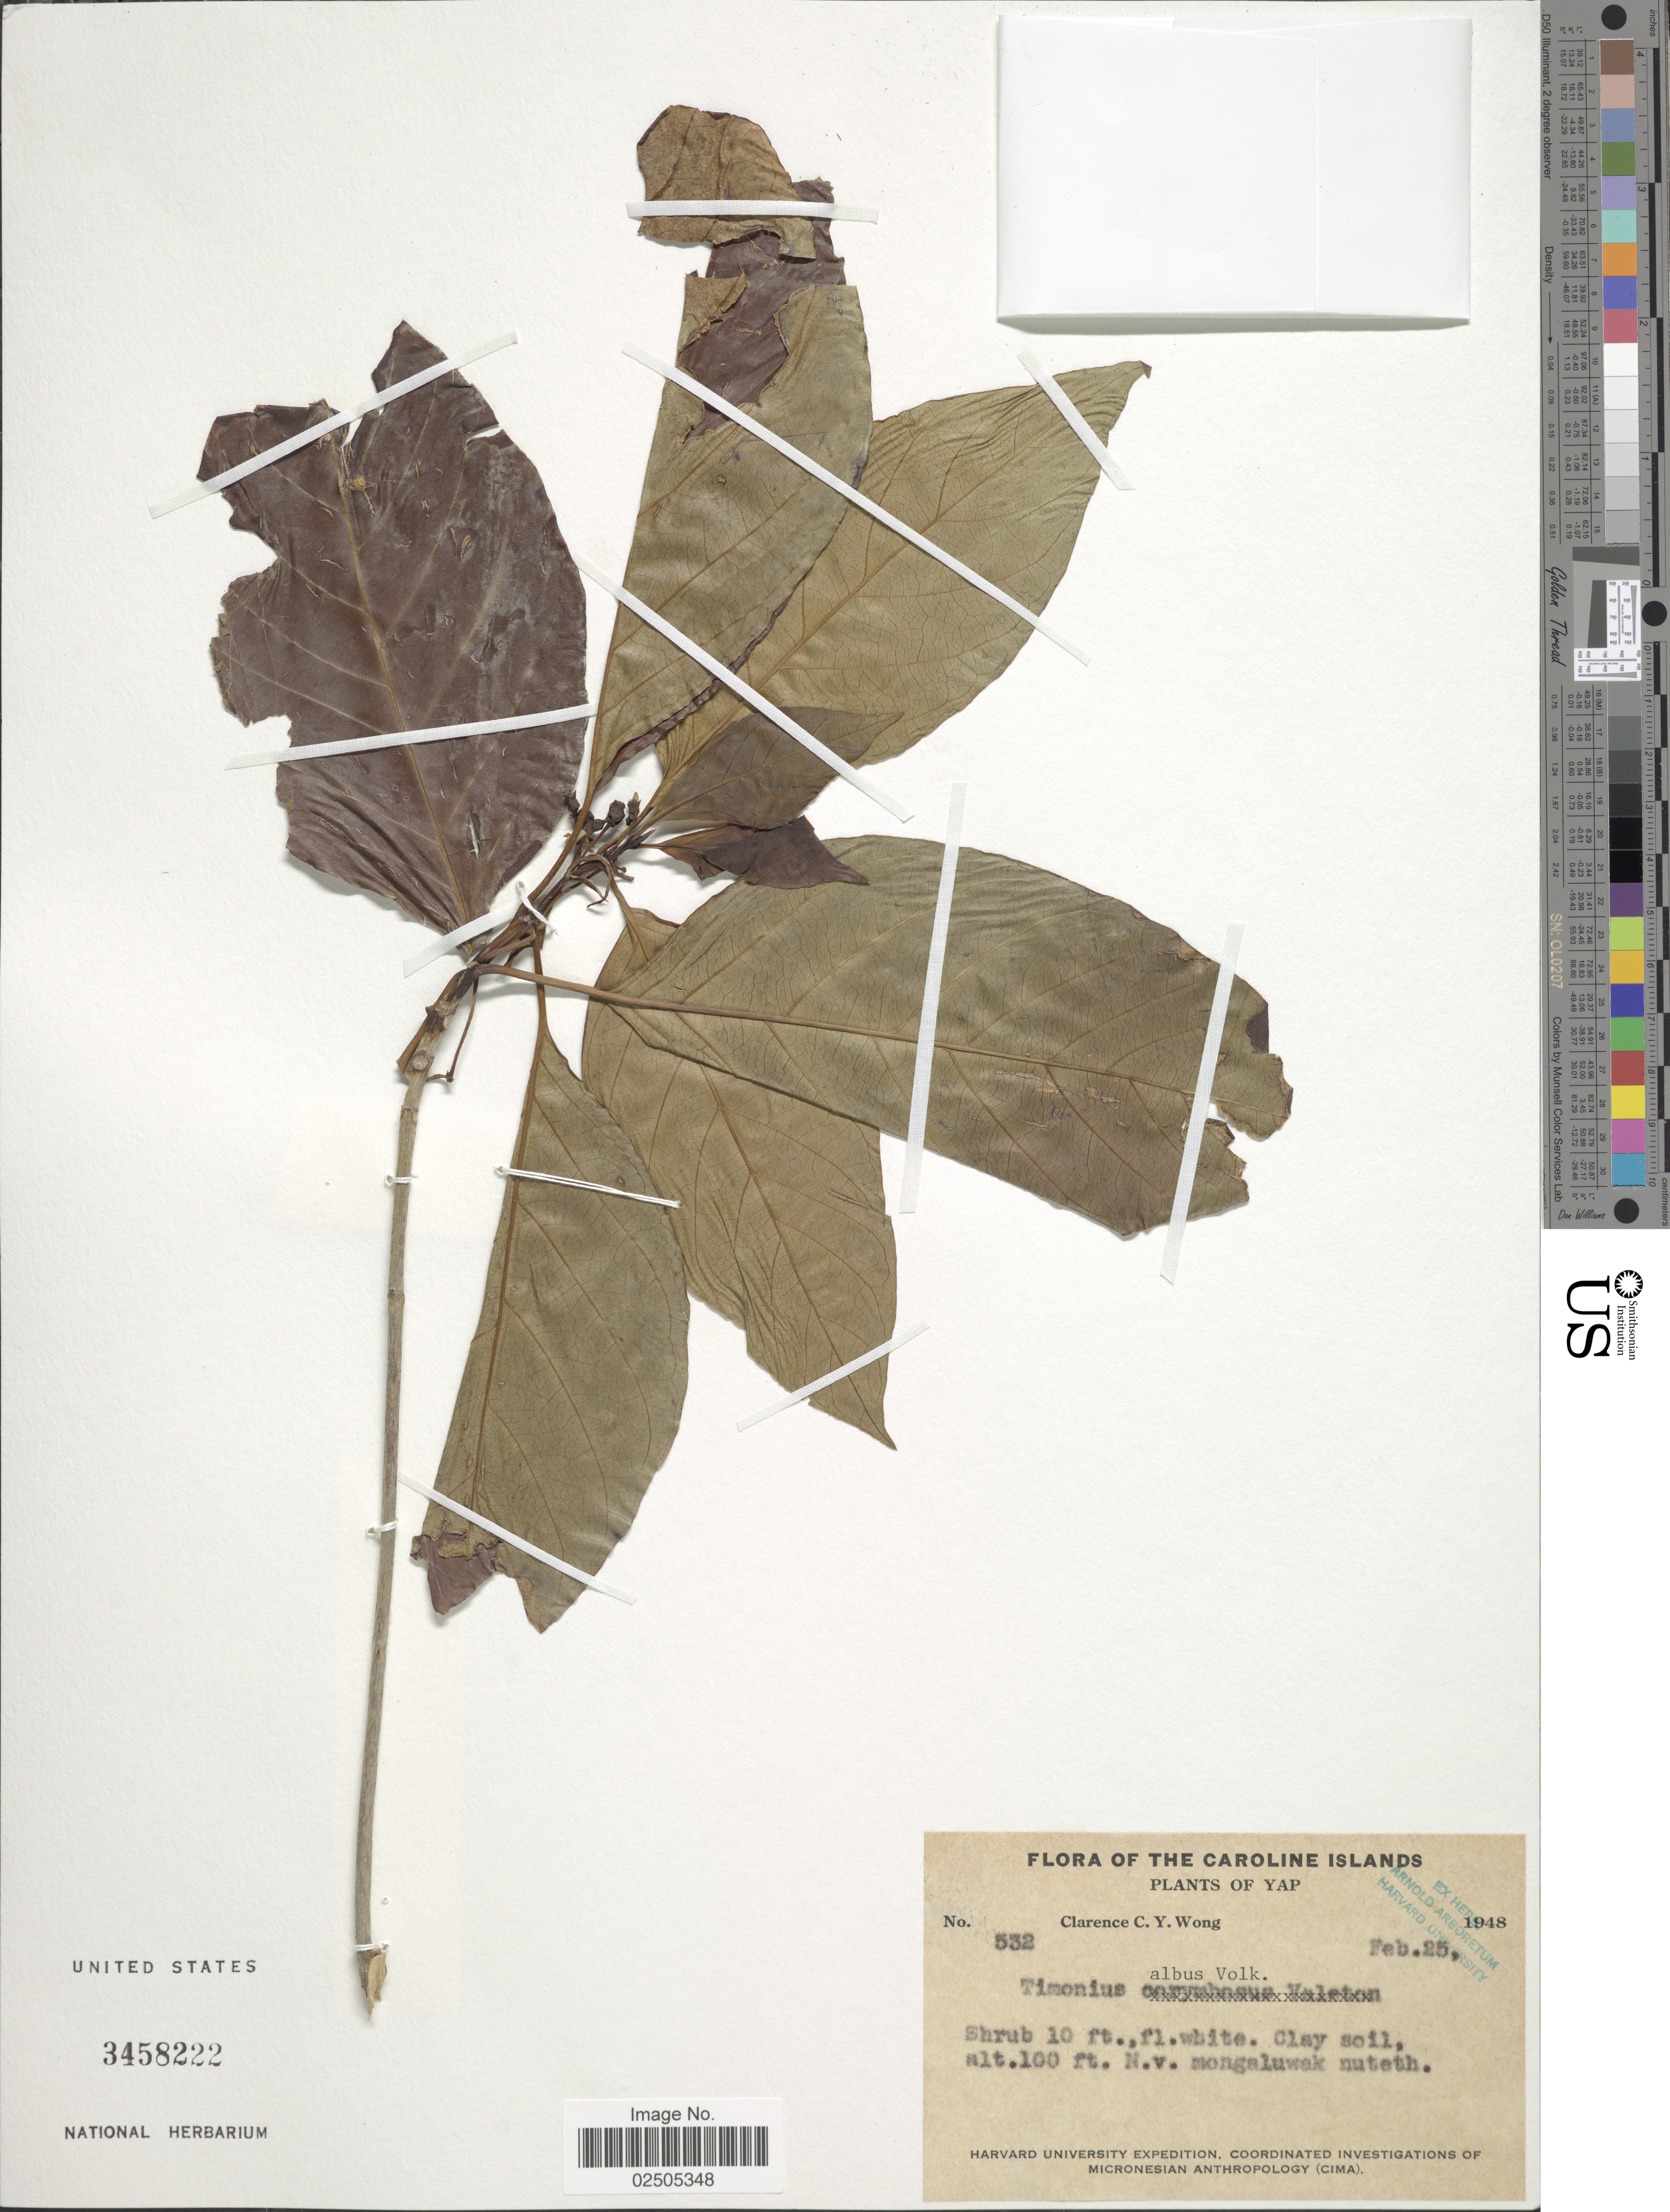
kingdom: Plantae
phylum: Tracheophyta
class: Magnoliopsida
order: Gentianales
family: Rubiaceae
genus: Timonius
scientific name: Timonius albus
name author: Volkens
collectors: C. Y. C. Wong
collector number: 532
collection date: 1948-02-25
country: Micronesia, Federated States of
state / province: Yap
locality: The Caroline Islands, Yap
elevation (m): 30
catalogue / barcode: US 3458222